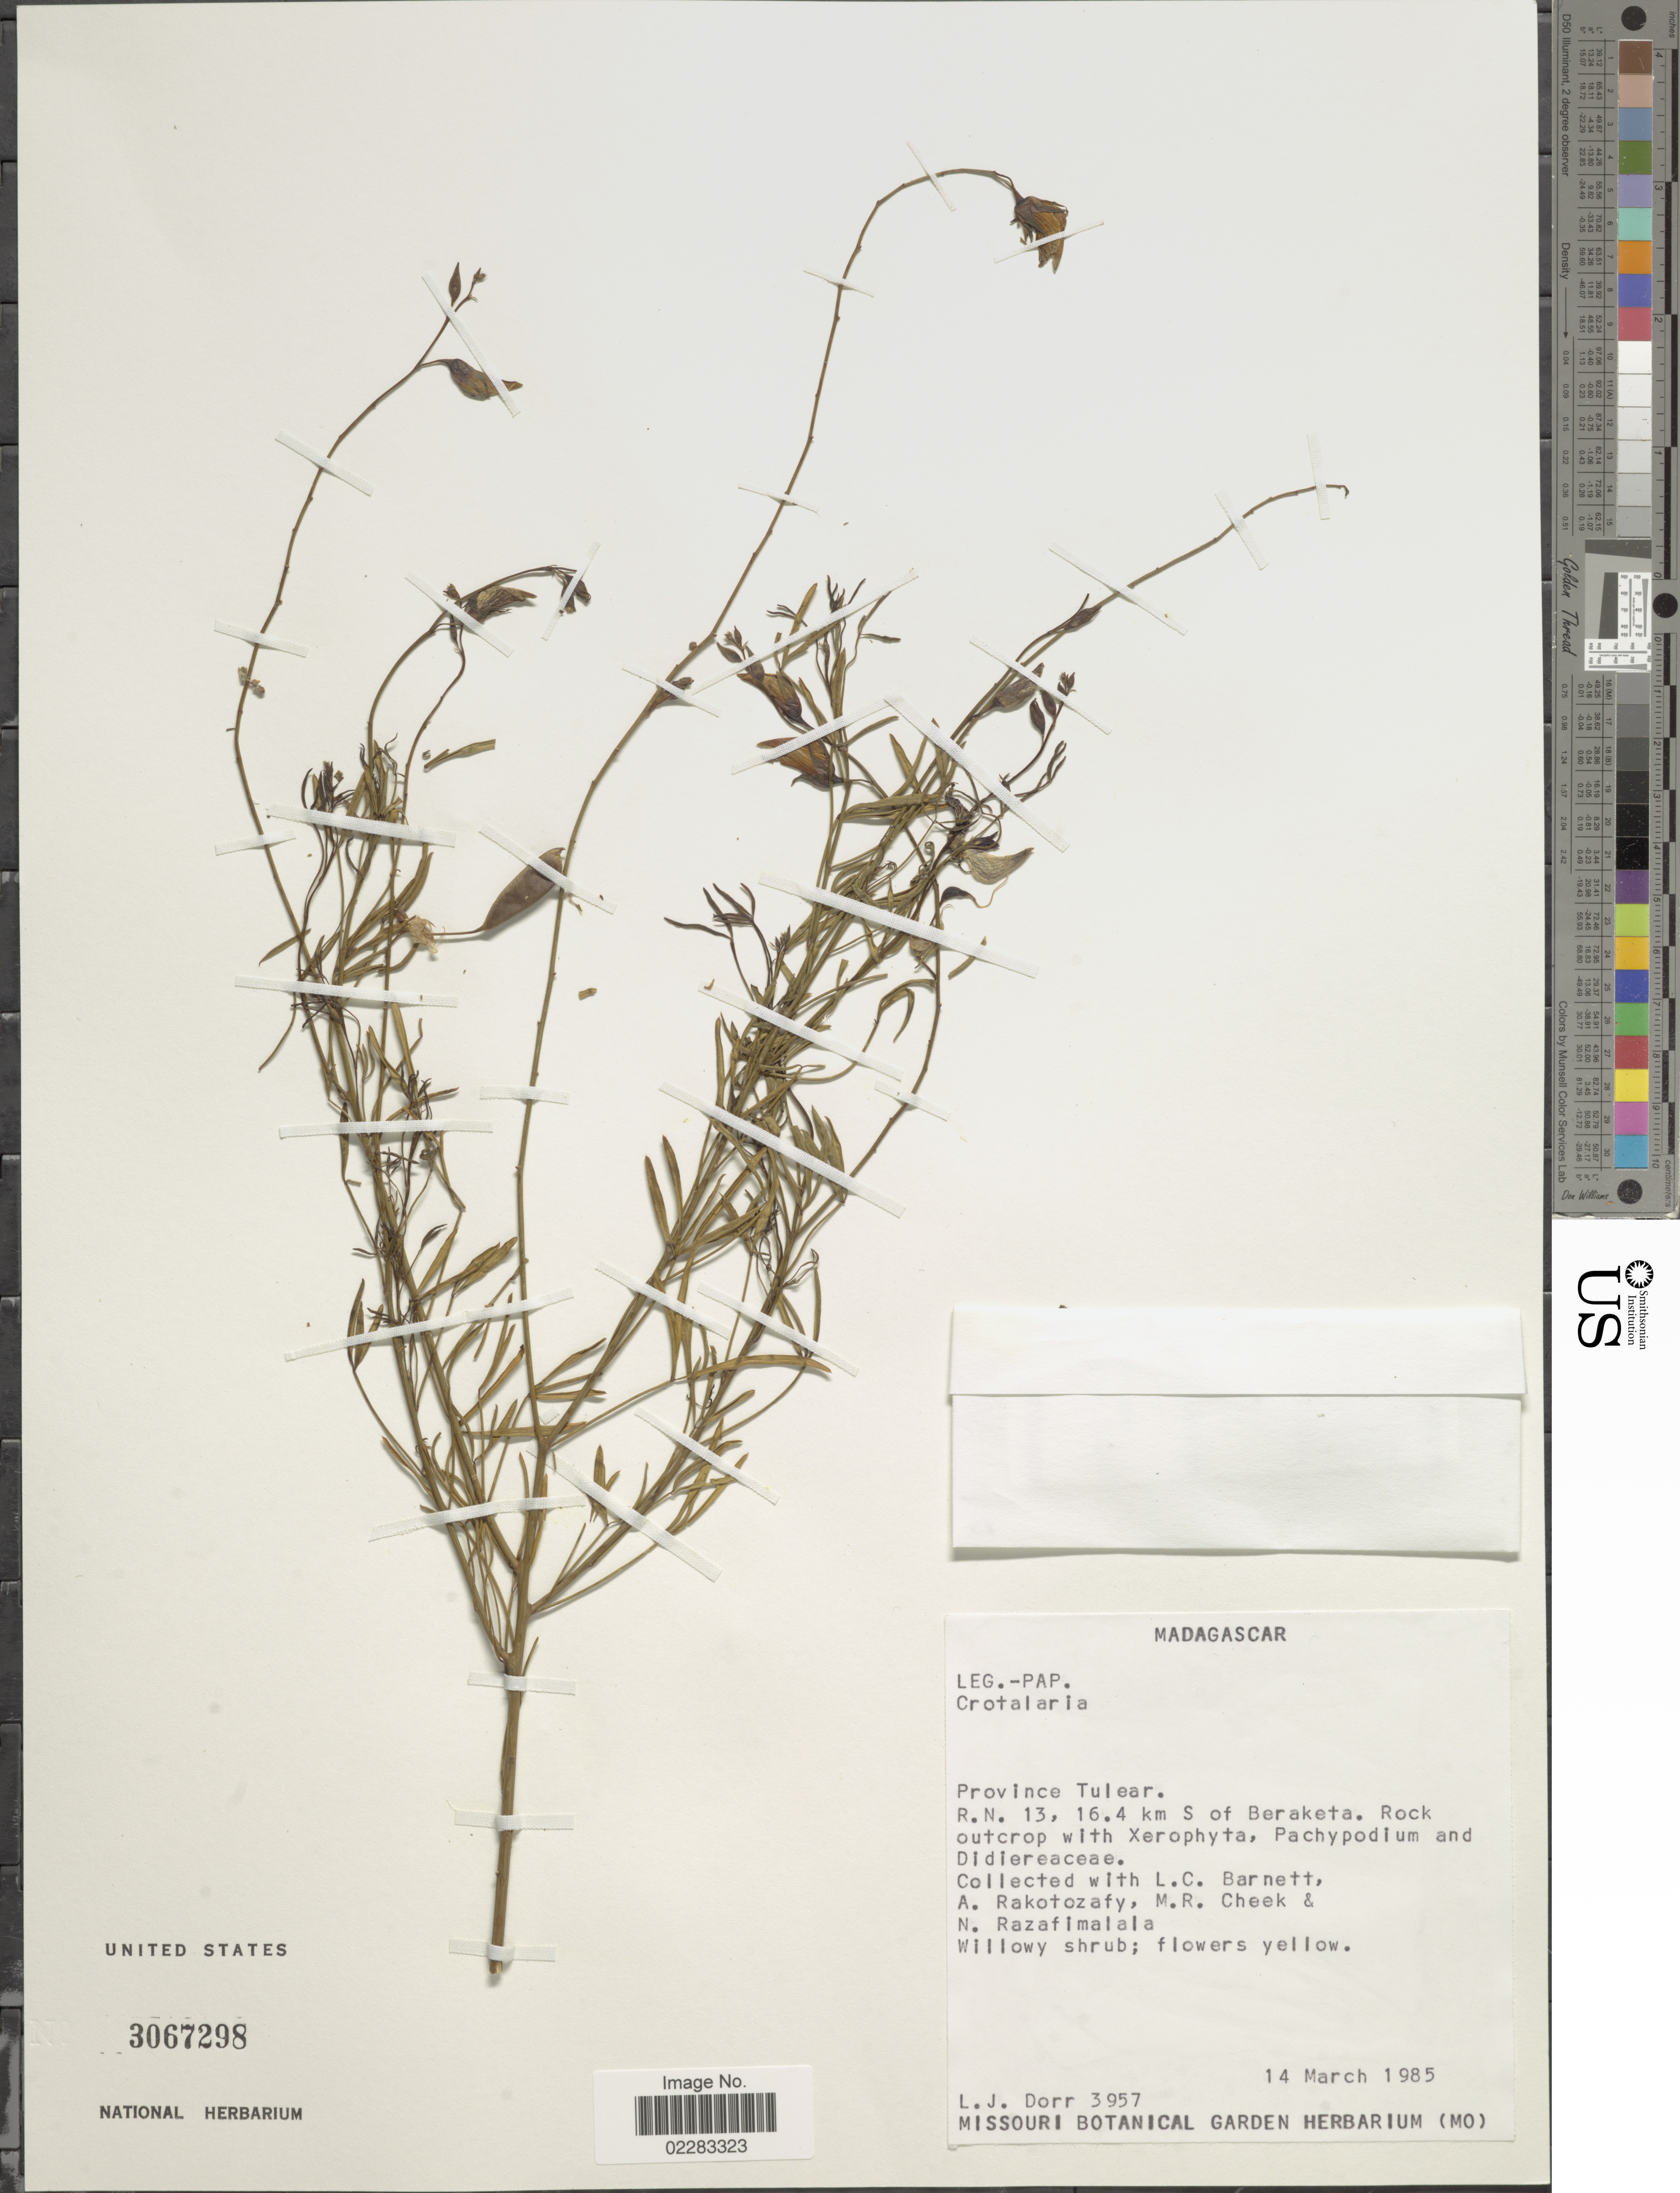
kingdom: Plantae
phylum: Tracheophyta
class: Magnoliopsida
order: Fabales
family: Fabaceae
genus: Crotalaria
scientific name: Crotalaria sp.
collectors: L. J. Dorr, L. C. Barnett, A. Rakotozafy, M. Cheek & N. Razafimalala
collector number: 3957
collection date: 1985-03-14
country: Madagascar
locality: Province Tulear. R.N. 13, 16.4 km S of Beraketa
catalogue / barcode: US 3067298